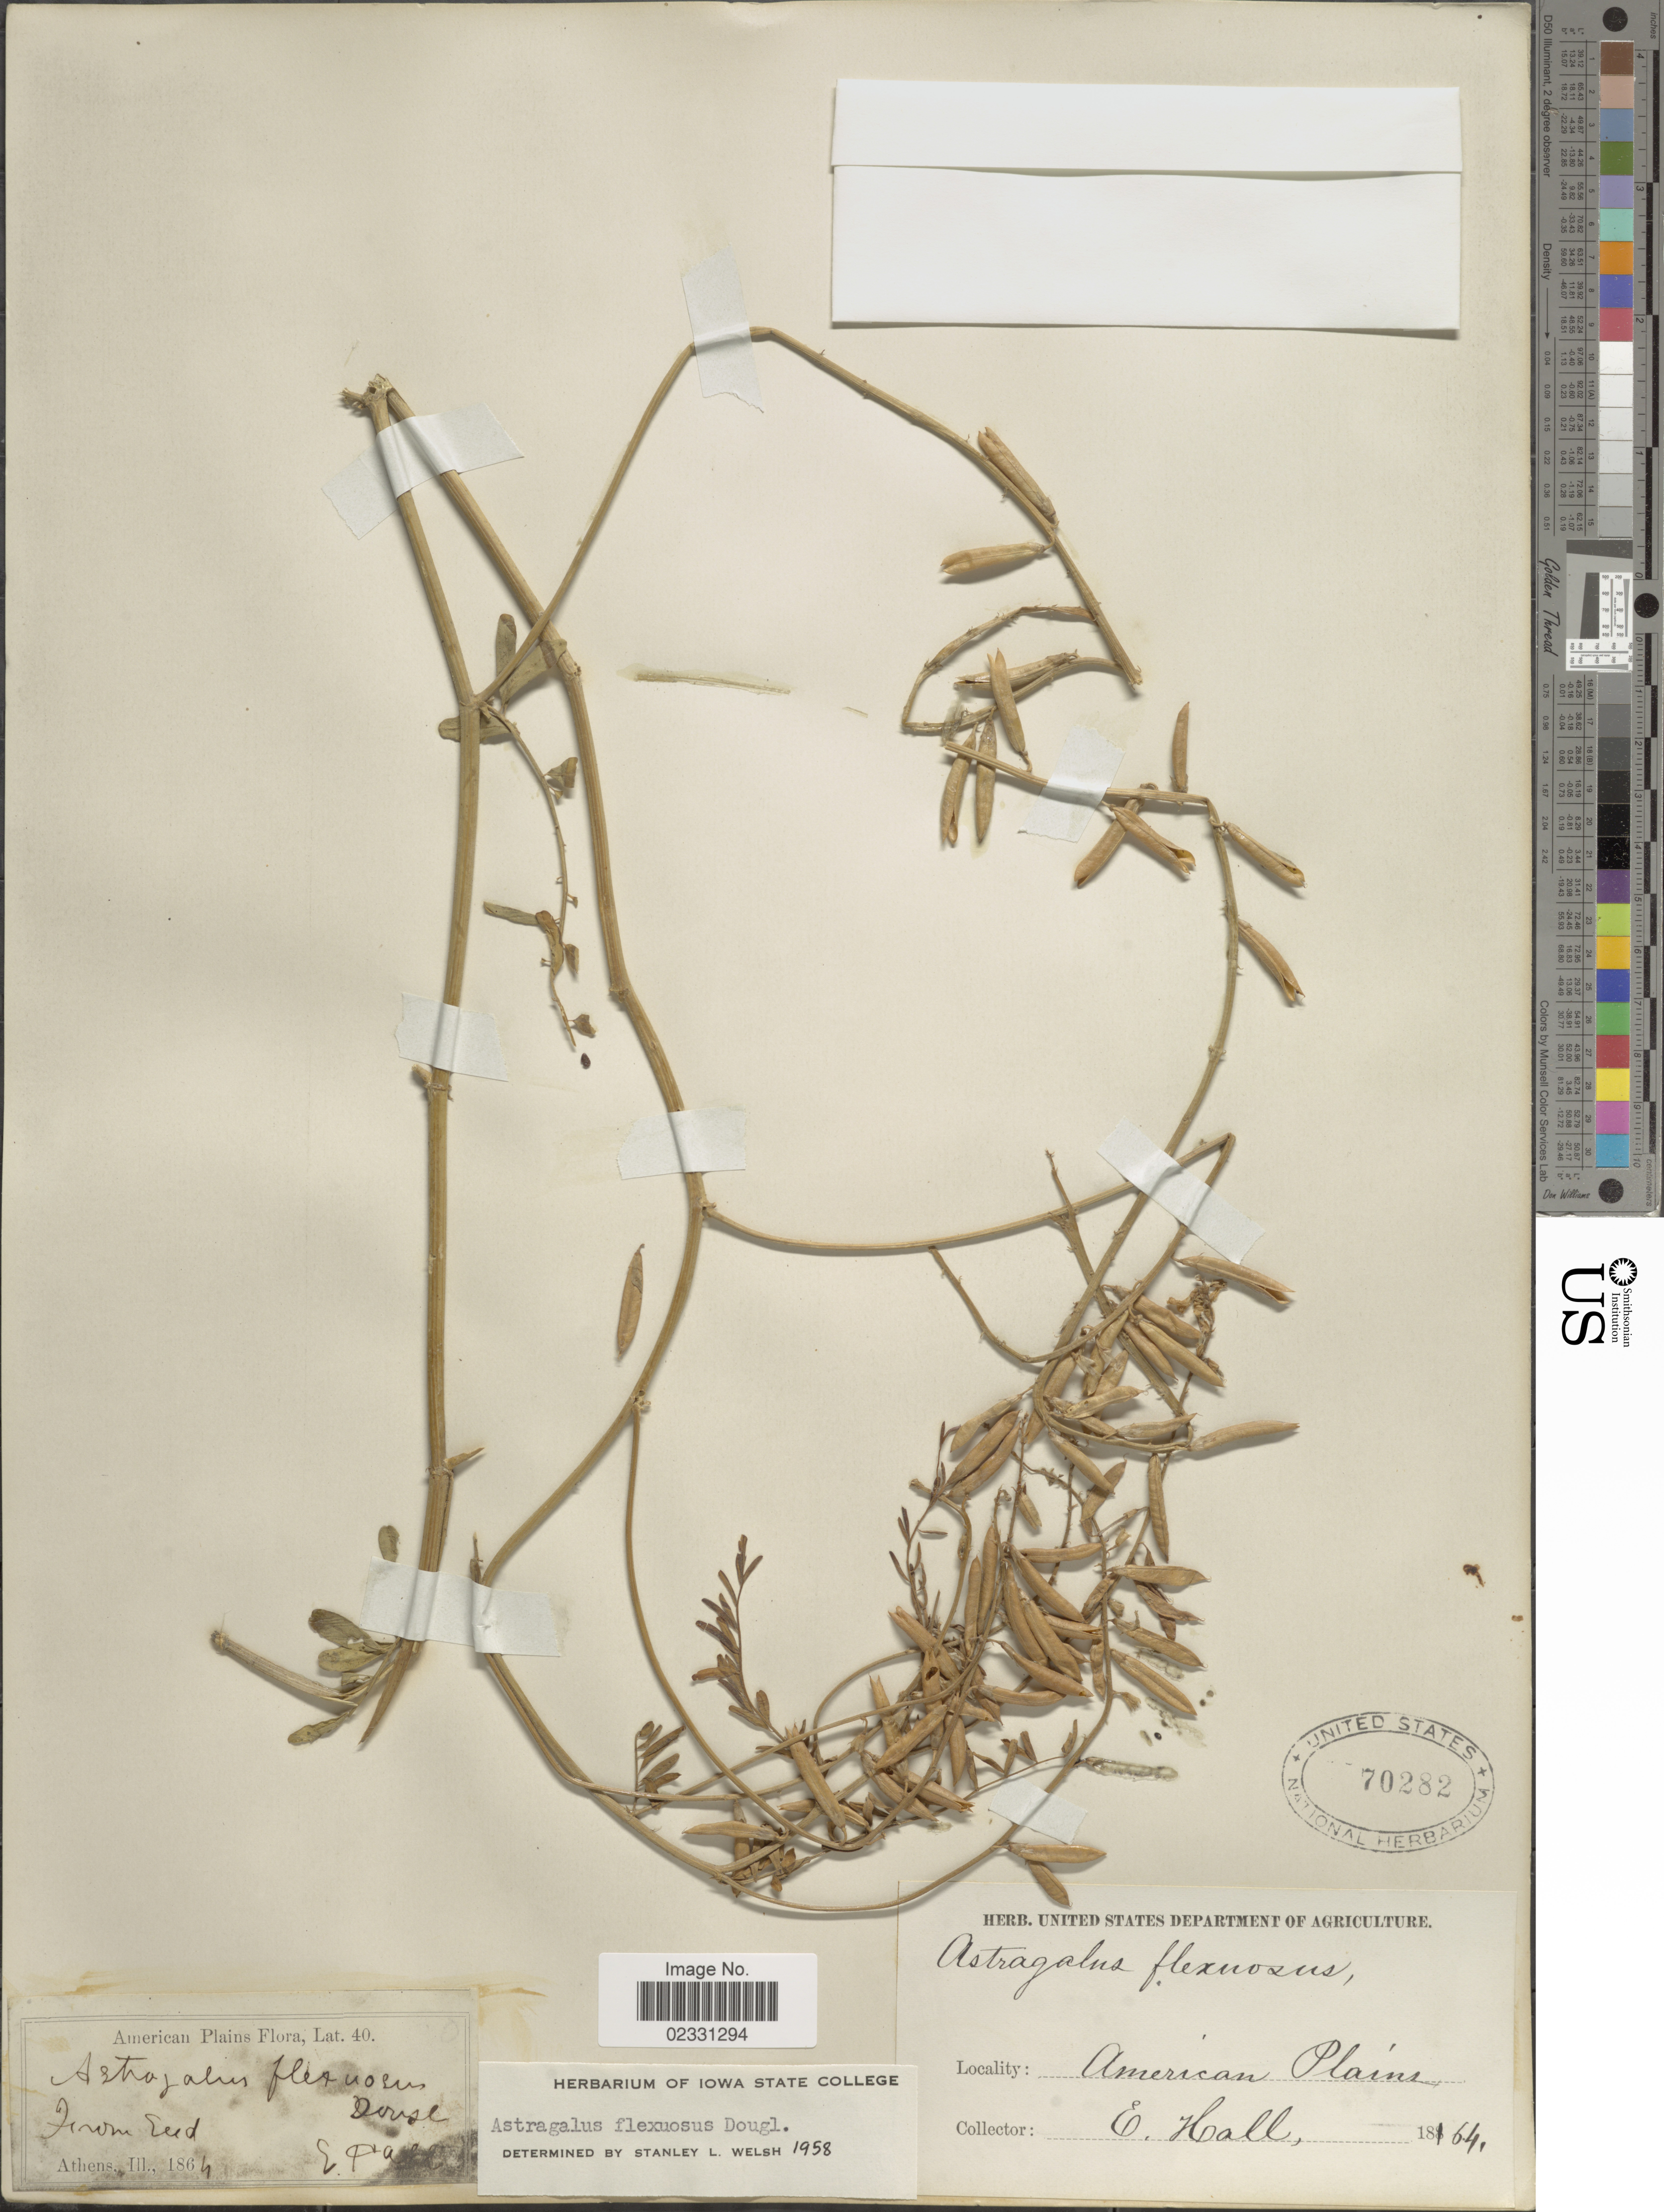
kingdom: Plantae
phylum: Tracheophyta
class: Magnoliopsida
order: Fabales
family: Fabaceae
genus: Astragalus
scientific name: Astragalus flexuosus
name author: (Hook.) Douglas ex G. Don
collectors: E. Hall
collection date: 1864-03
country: United States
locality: American plains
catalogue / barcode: US 70282